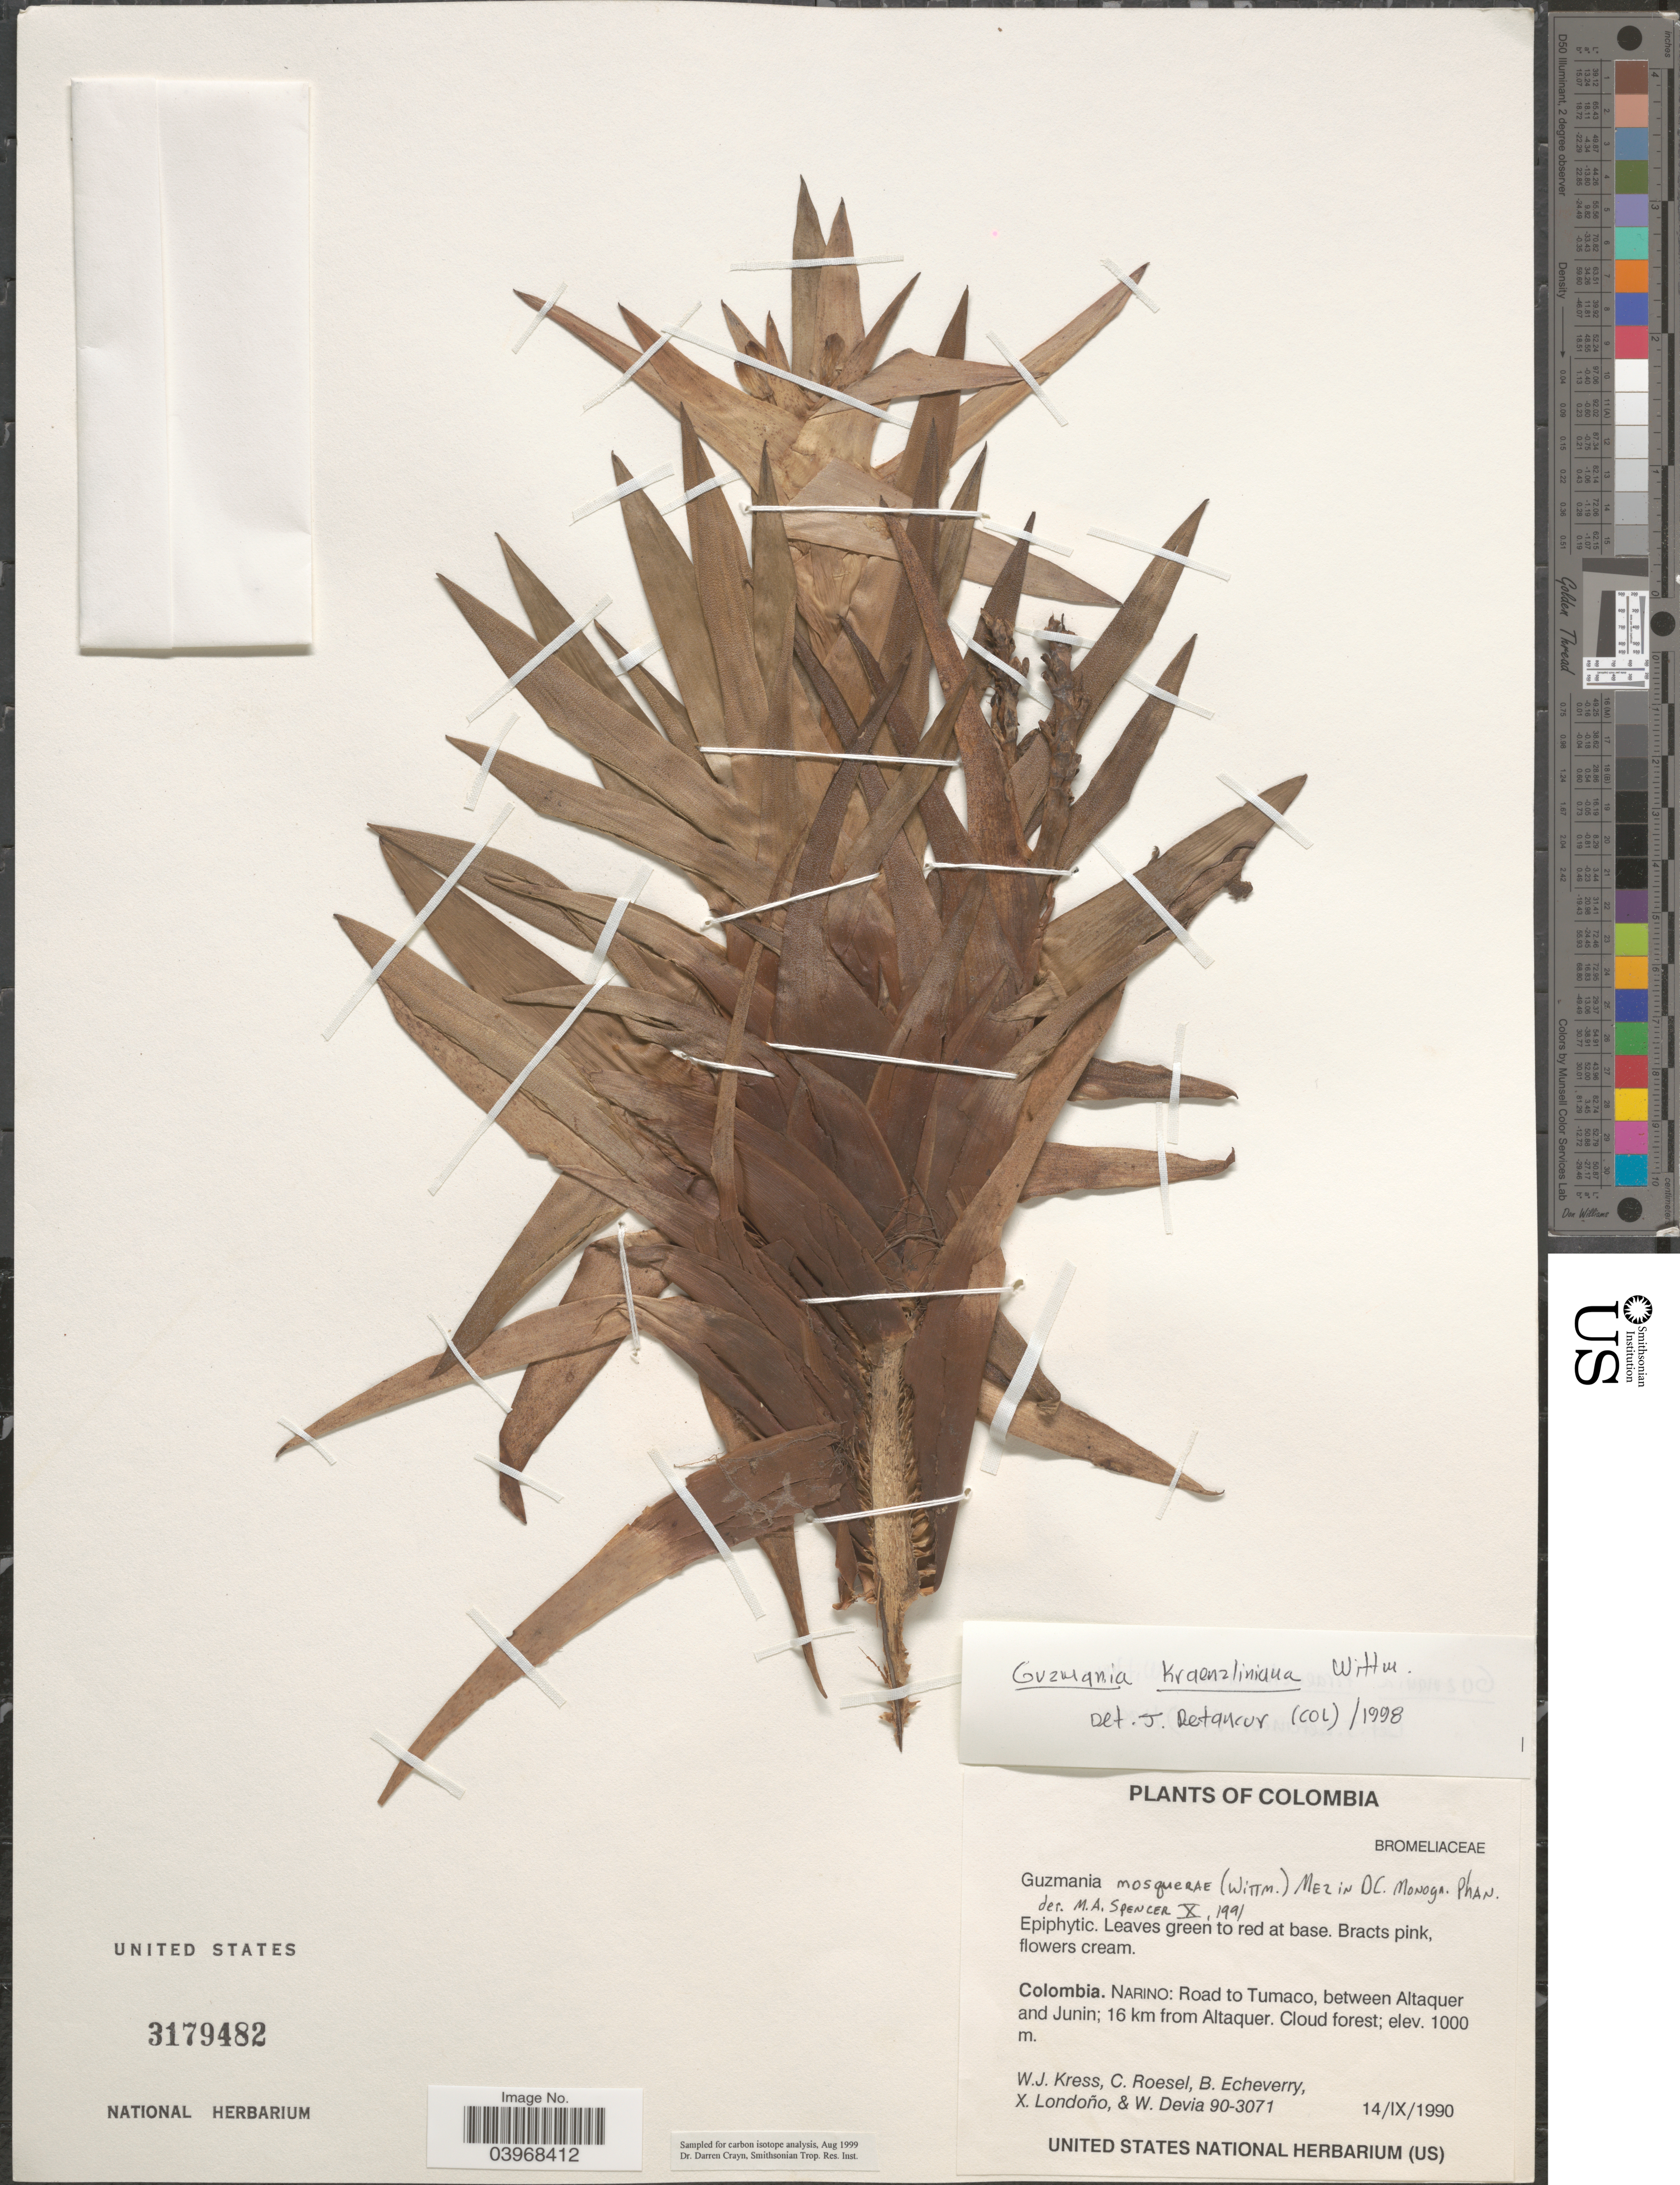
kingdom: Plantae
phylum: Tracheophyta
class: Liliopsida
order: Poales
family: Bromeliaceae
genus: Guzmania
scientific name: Guzmania kraenzliniana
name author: Wittm.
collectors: W. J. Kress, C. S. Roesel, B. Echeverry, X. Londoño & W. Devia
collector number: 90-3071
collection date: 1990-09-14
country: Colombia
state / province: Nariño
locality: Road to Tumaco, between Altaquer and Junin; 16 km from Altaquer.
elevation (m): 1000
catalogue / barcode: US 3179482